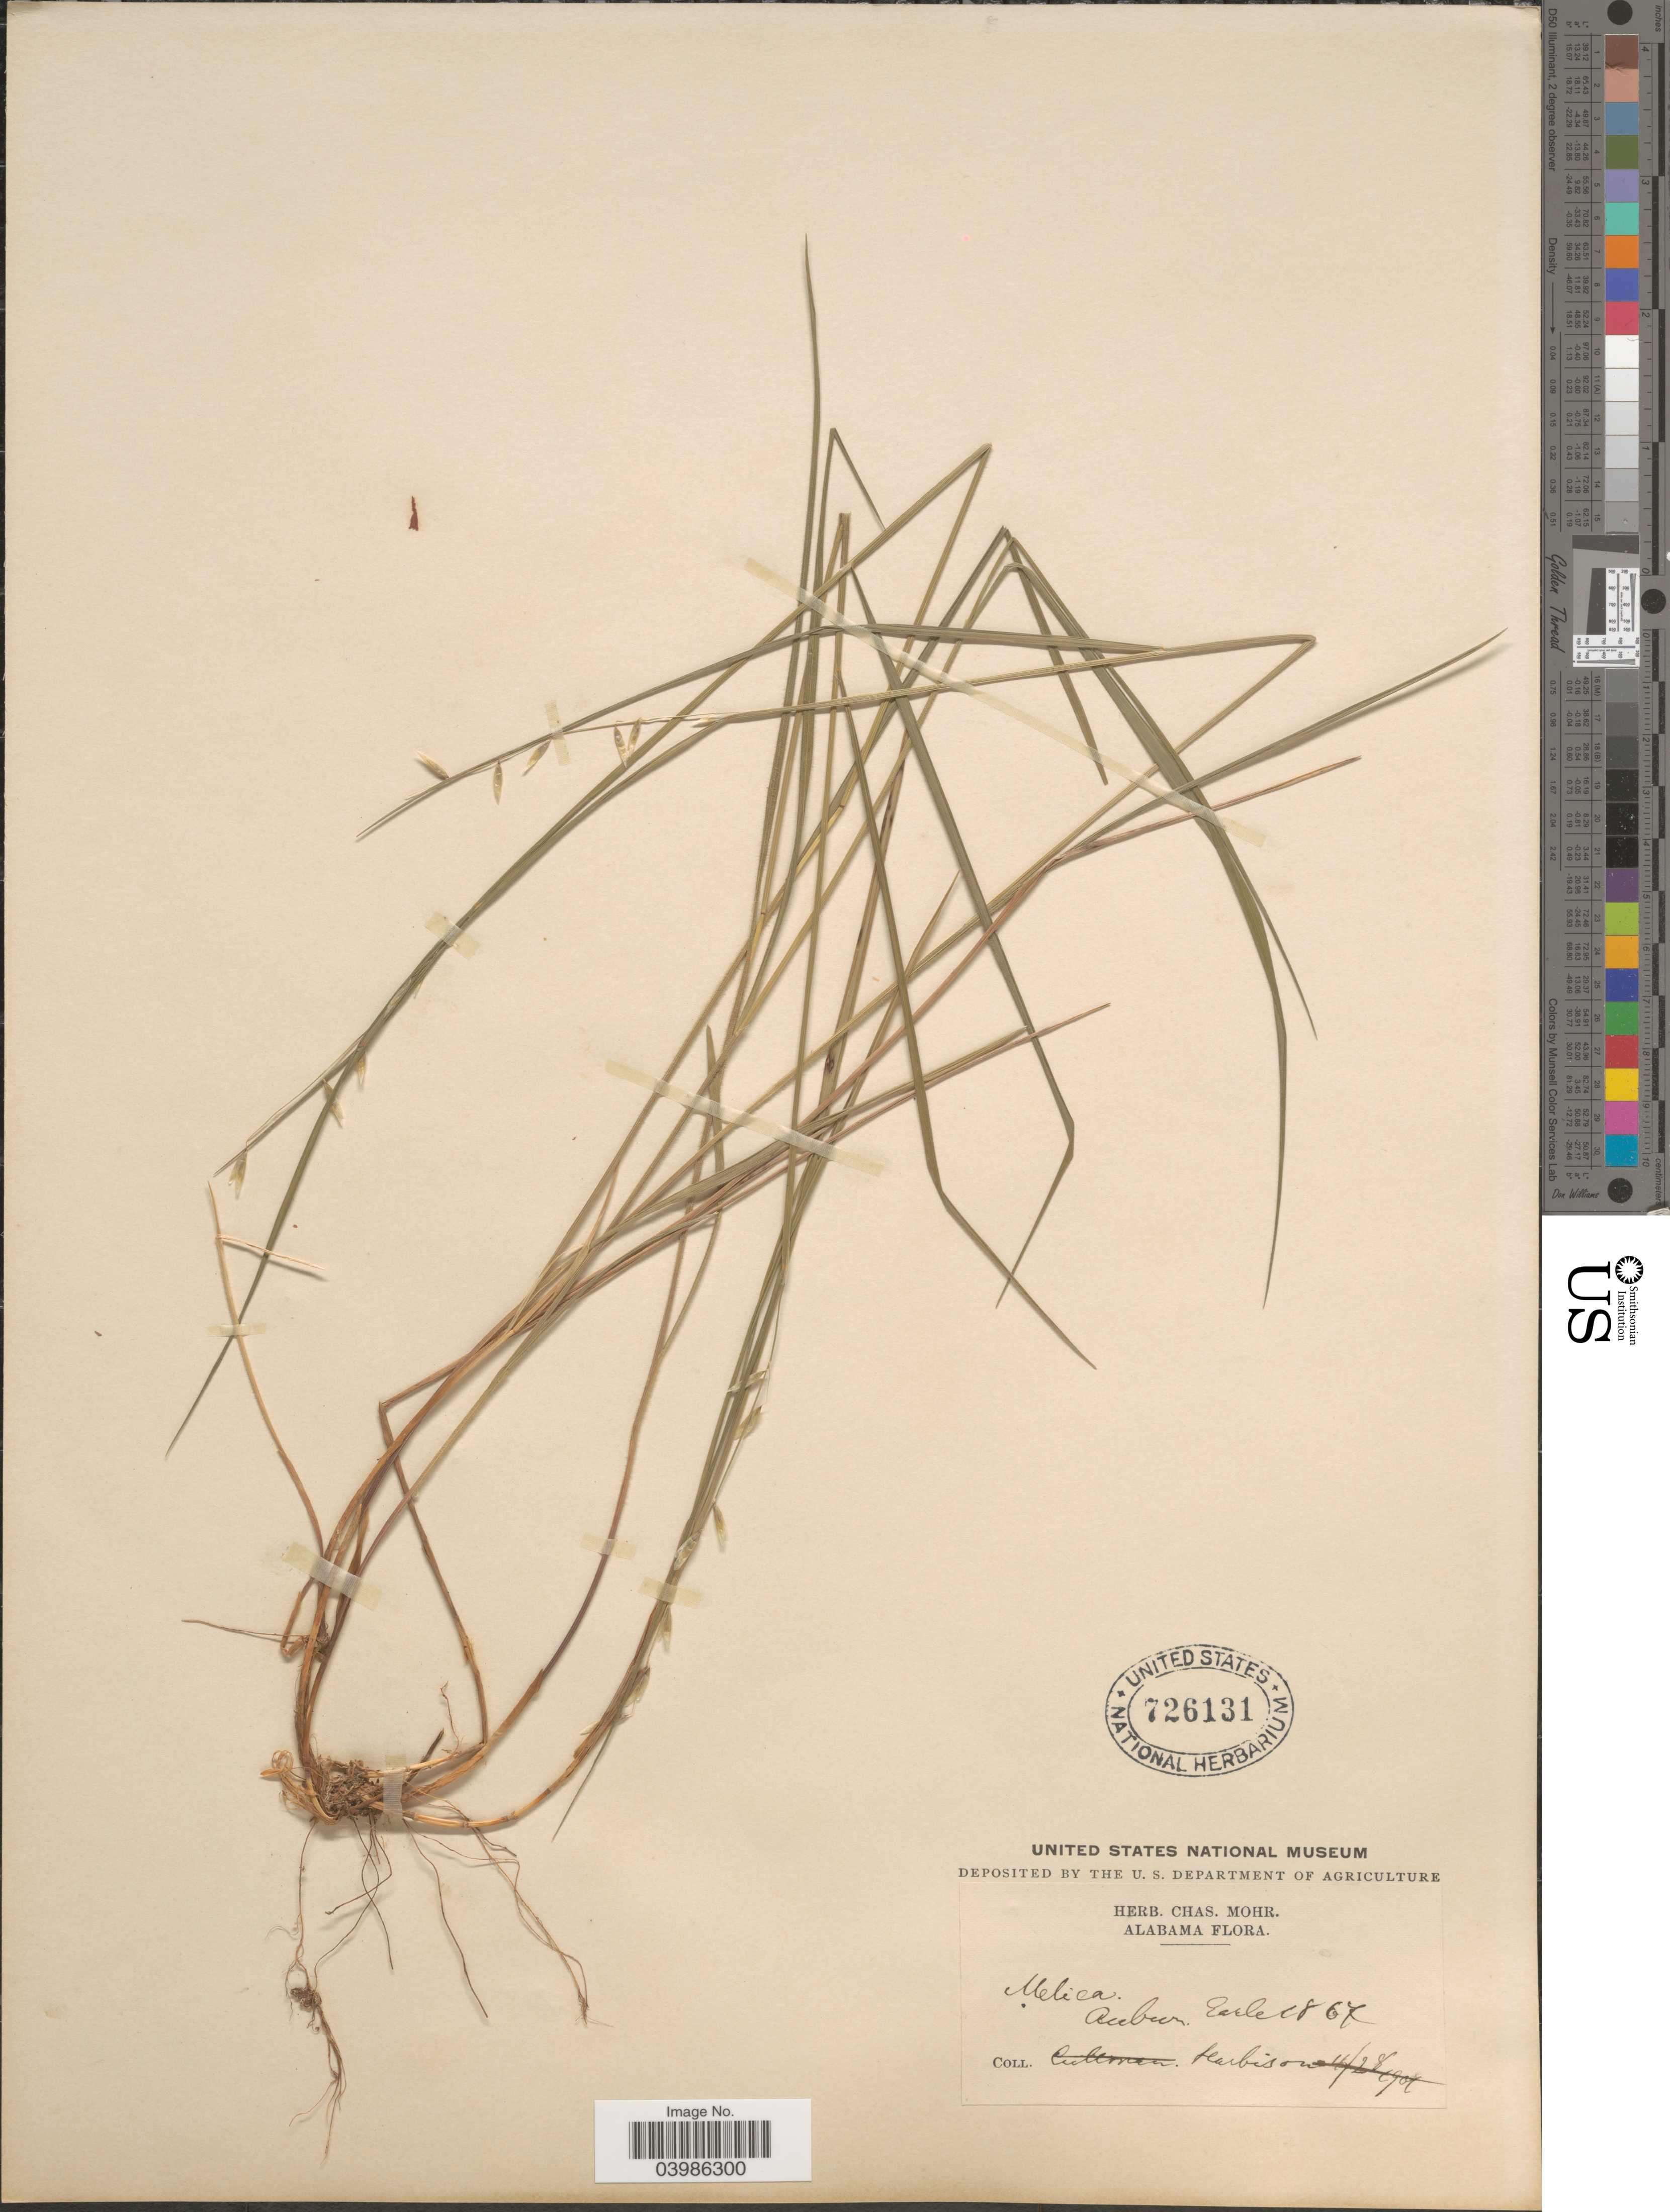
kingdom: Plantae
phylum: Tracheophyta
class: Liliopsida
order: Poales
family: Poaceae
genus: Melica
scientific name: Melica mutica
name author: Walter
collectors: -. Earle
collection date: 1867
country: United States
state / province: Alabama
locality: Auburn.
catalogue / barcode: US 726131